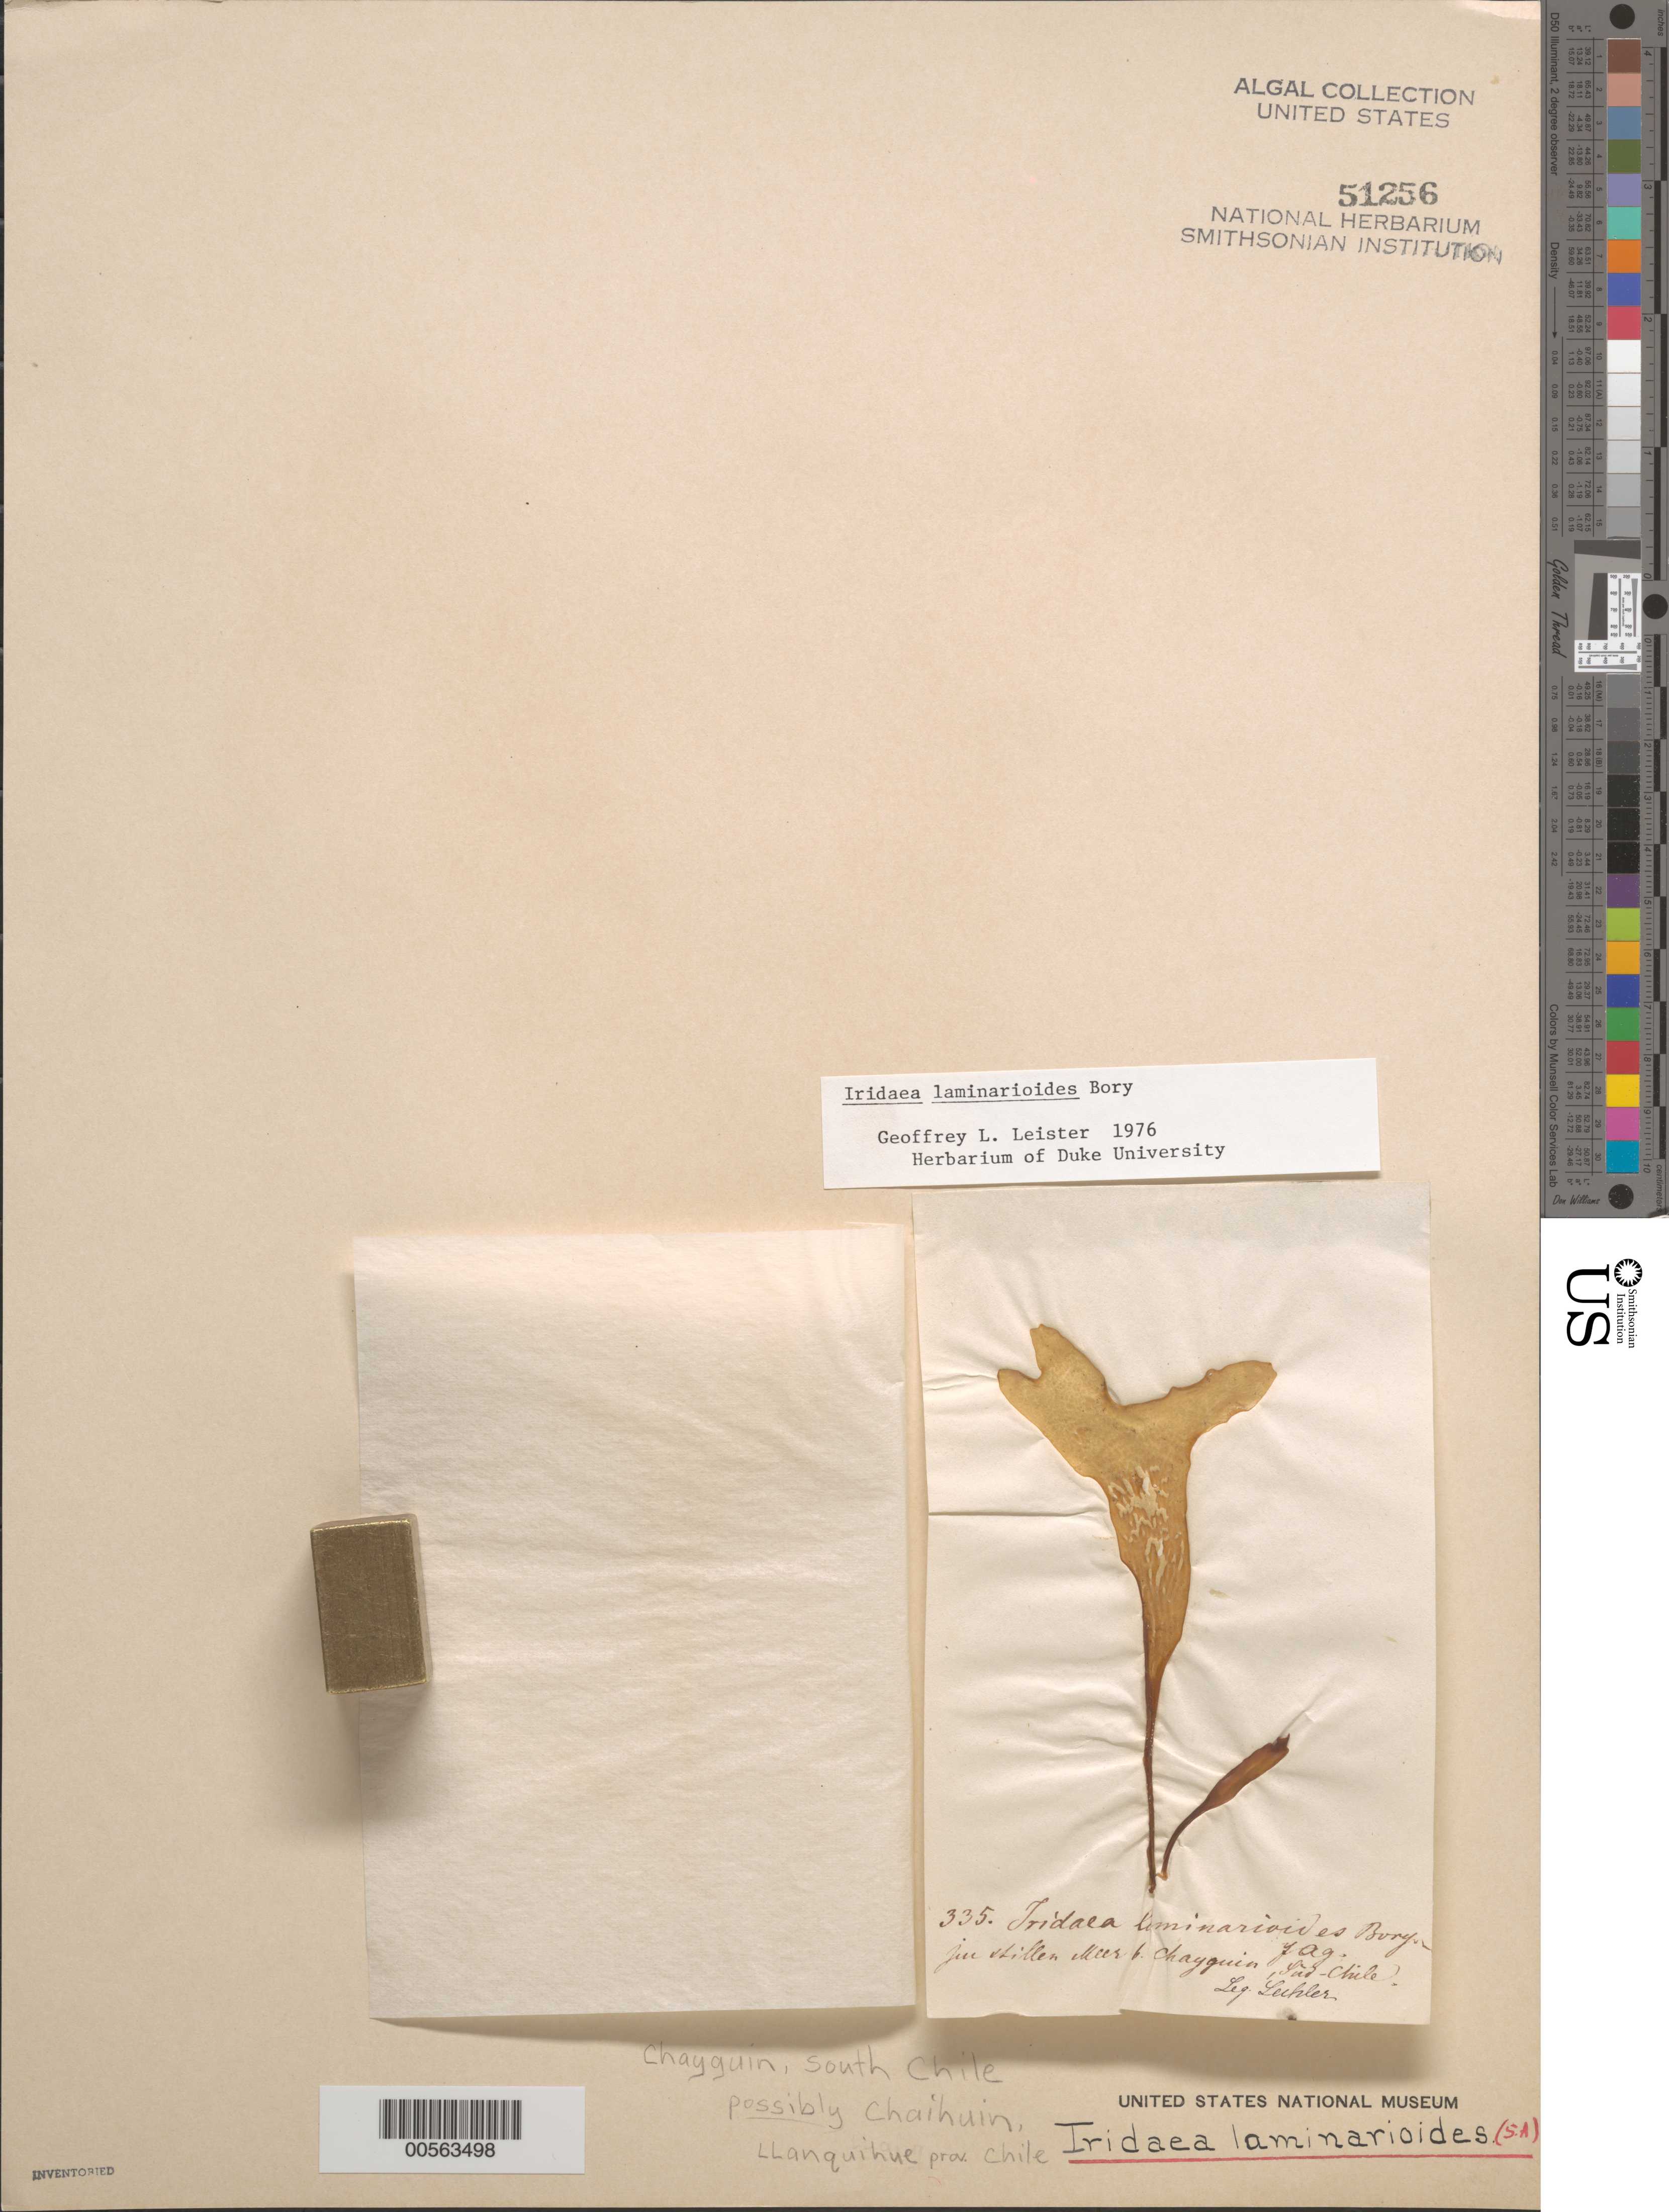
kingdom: Plantae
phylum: Rhodophyta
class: Florideophyceae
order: Gigartinales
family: Gigartinaceae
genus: Mazzaella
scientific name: Mazzaella laminarioides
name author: (Bory) Fredericq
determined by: Algae name updating Project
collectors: W. Lechler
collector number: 335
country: Chile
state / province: Los Lagos (X)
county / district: Llanquihue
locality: Chaihuin (chayguin)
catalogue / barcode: US 51256